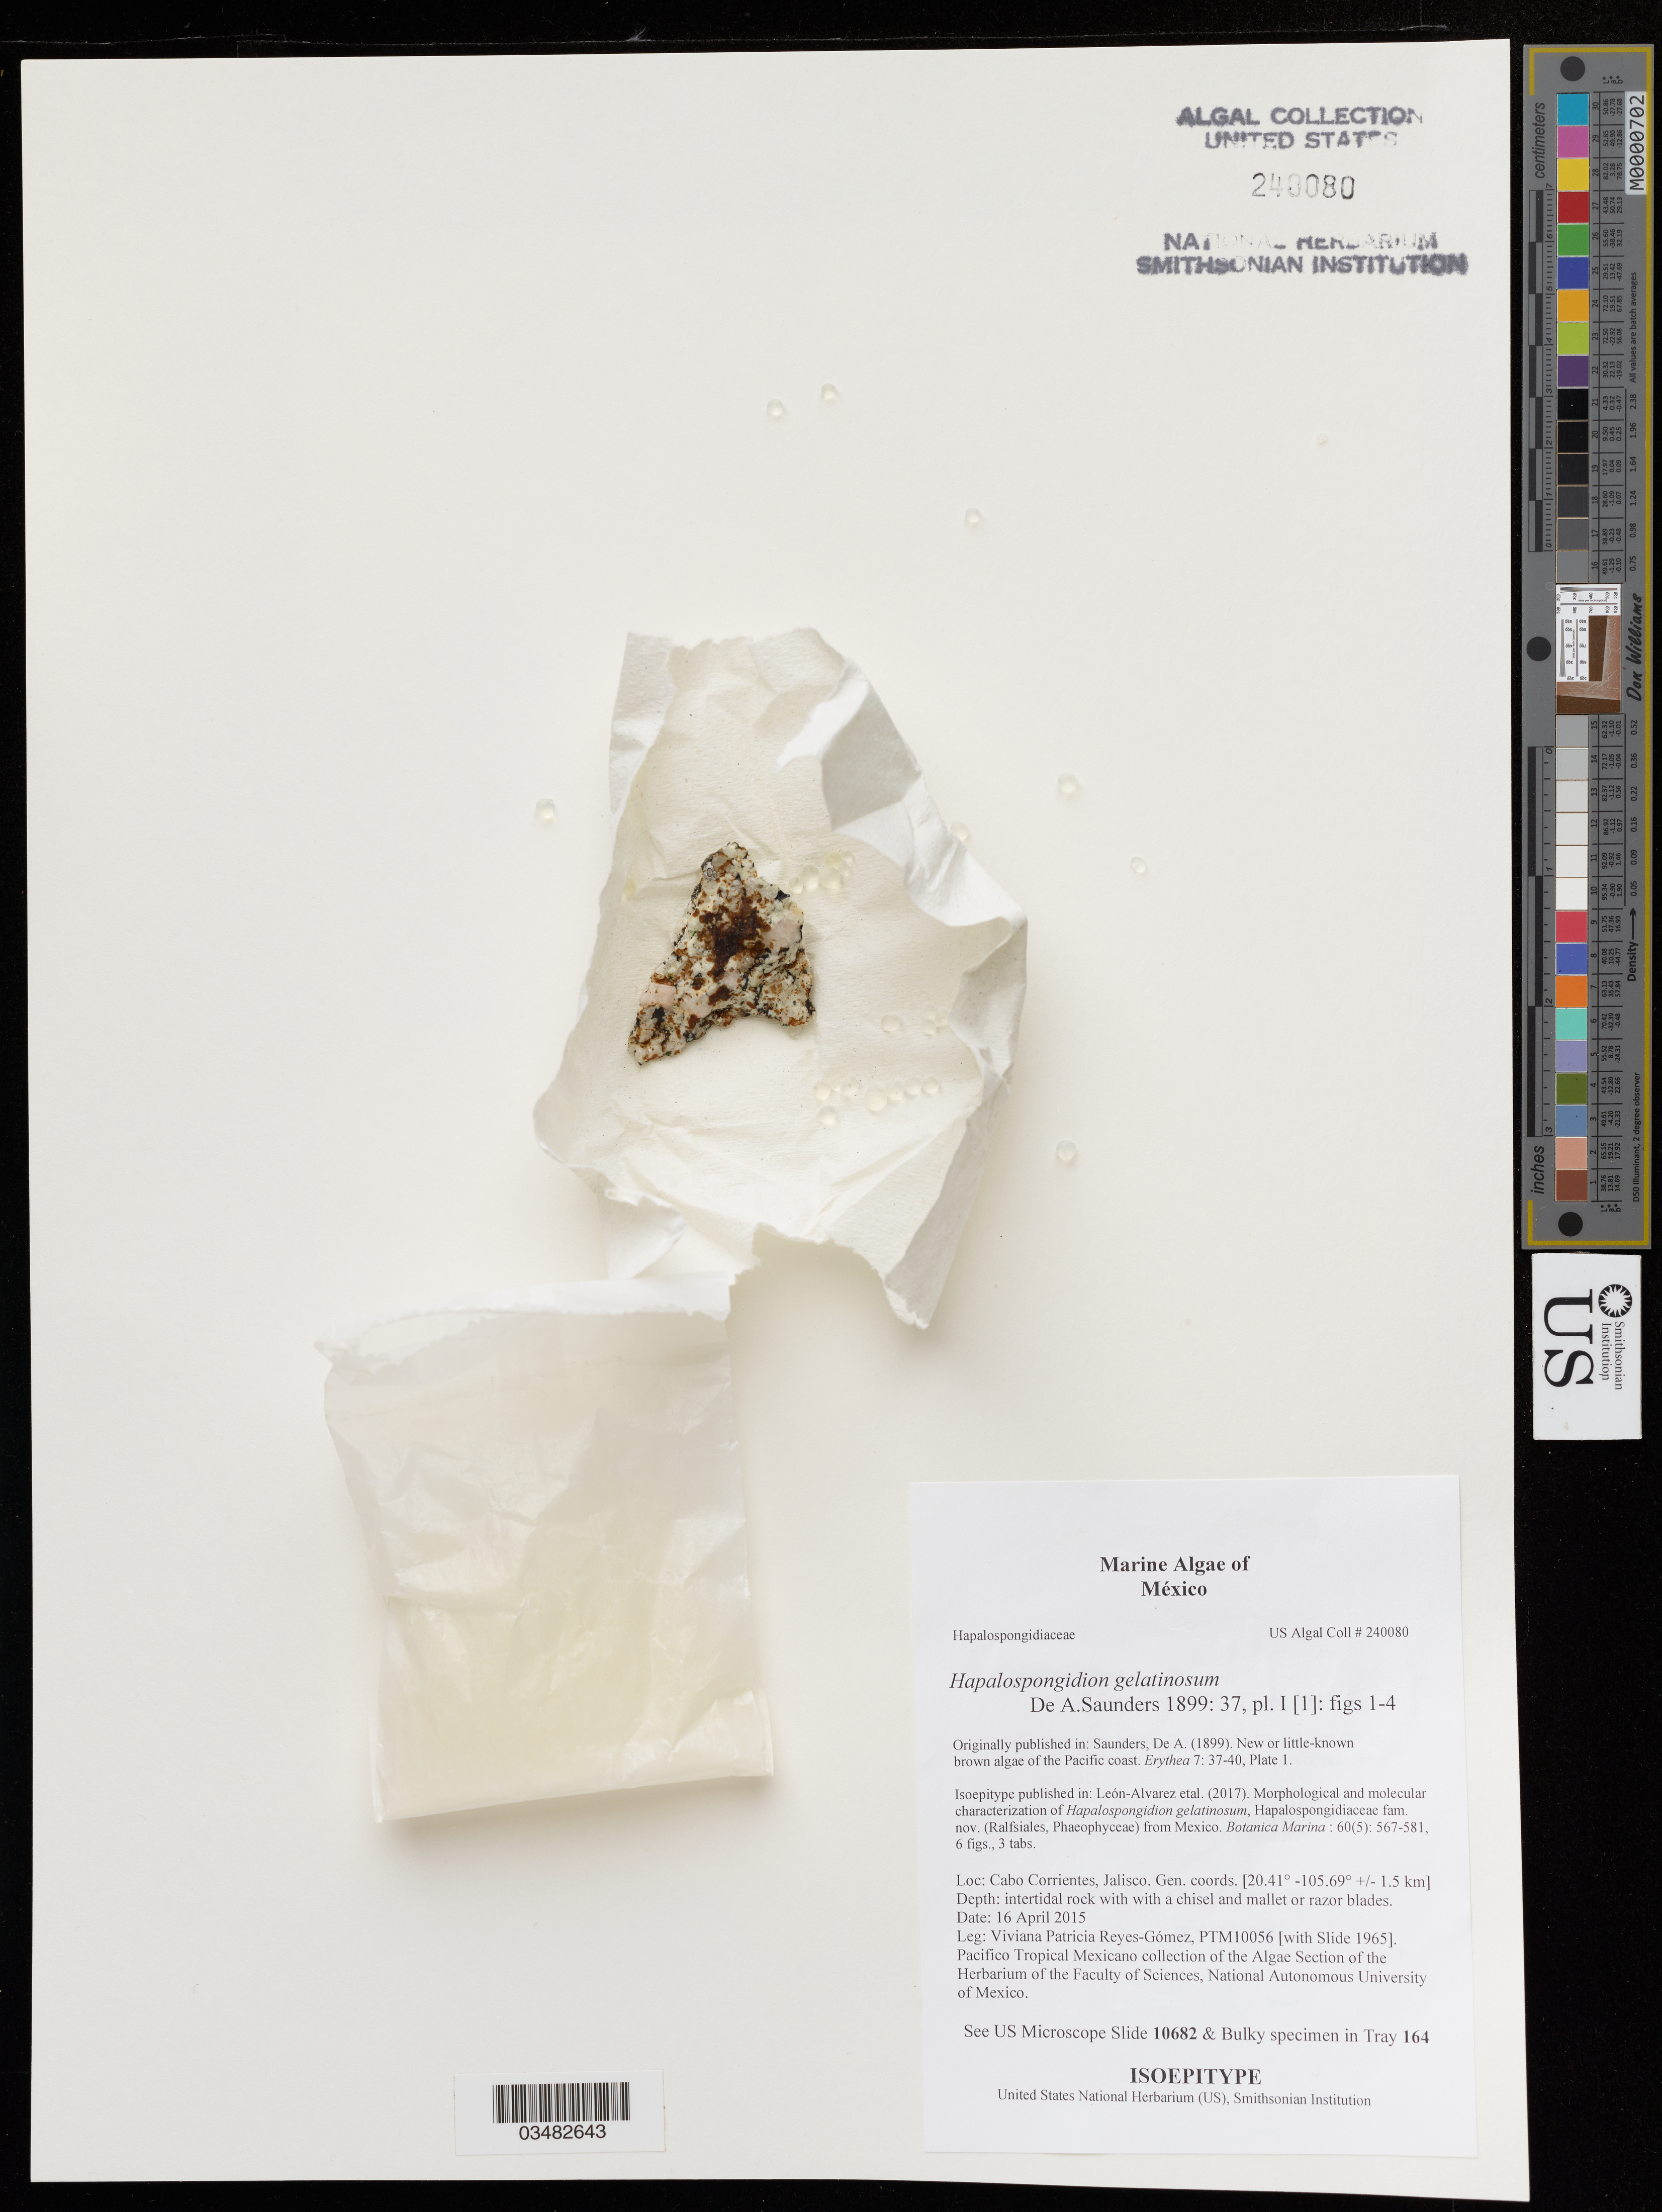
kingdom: Chromista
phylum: Ochrophyta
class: Phaeophyceae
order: Ralfsiales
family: Ralfsiaceae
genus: Hapalospongidion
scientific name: Hapalospongidion gelatinosum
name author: D.A. Saunders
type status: Isoepitype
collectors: V. Reyes-Gomez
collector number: PTM10056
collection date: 2015-04-16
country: Mexico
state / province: Jalisco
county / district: Cabo Corrientes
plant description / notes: See US Microscope Slide 10682; Specimen located in Bulky Tray 164.; Leg: Viviana Patricia Reyes-Gomez PTM10056 (with Slide 1965) Pacifico Tropical Mexicano collection of the Algae Section of the Herbarium of the Faculty of Sciences, National Autonomous University of Mexico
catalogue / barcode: US 240080